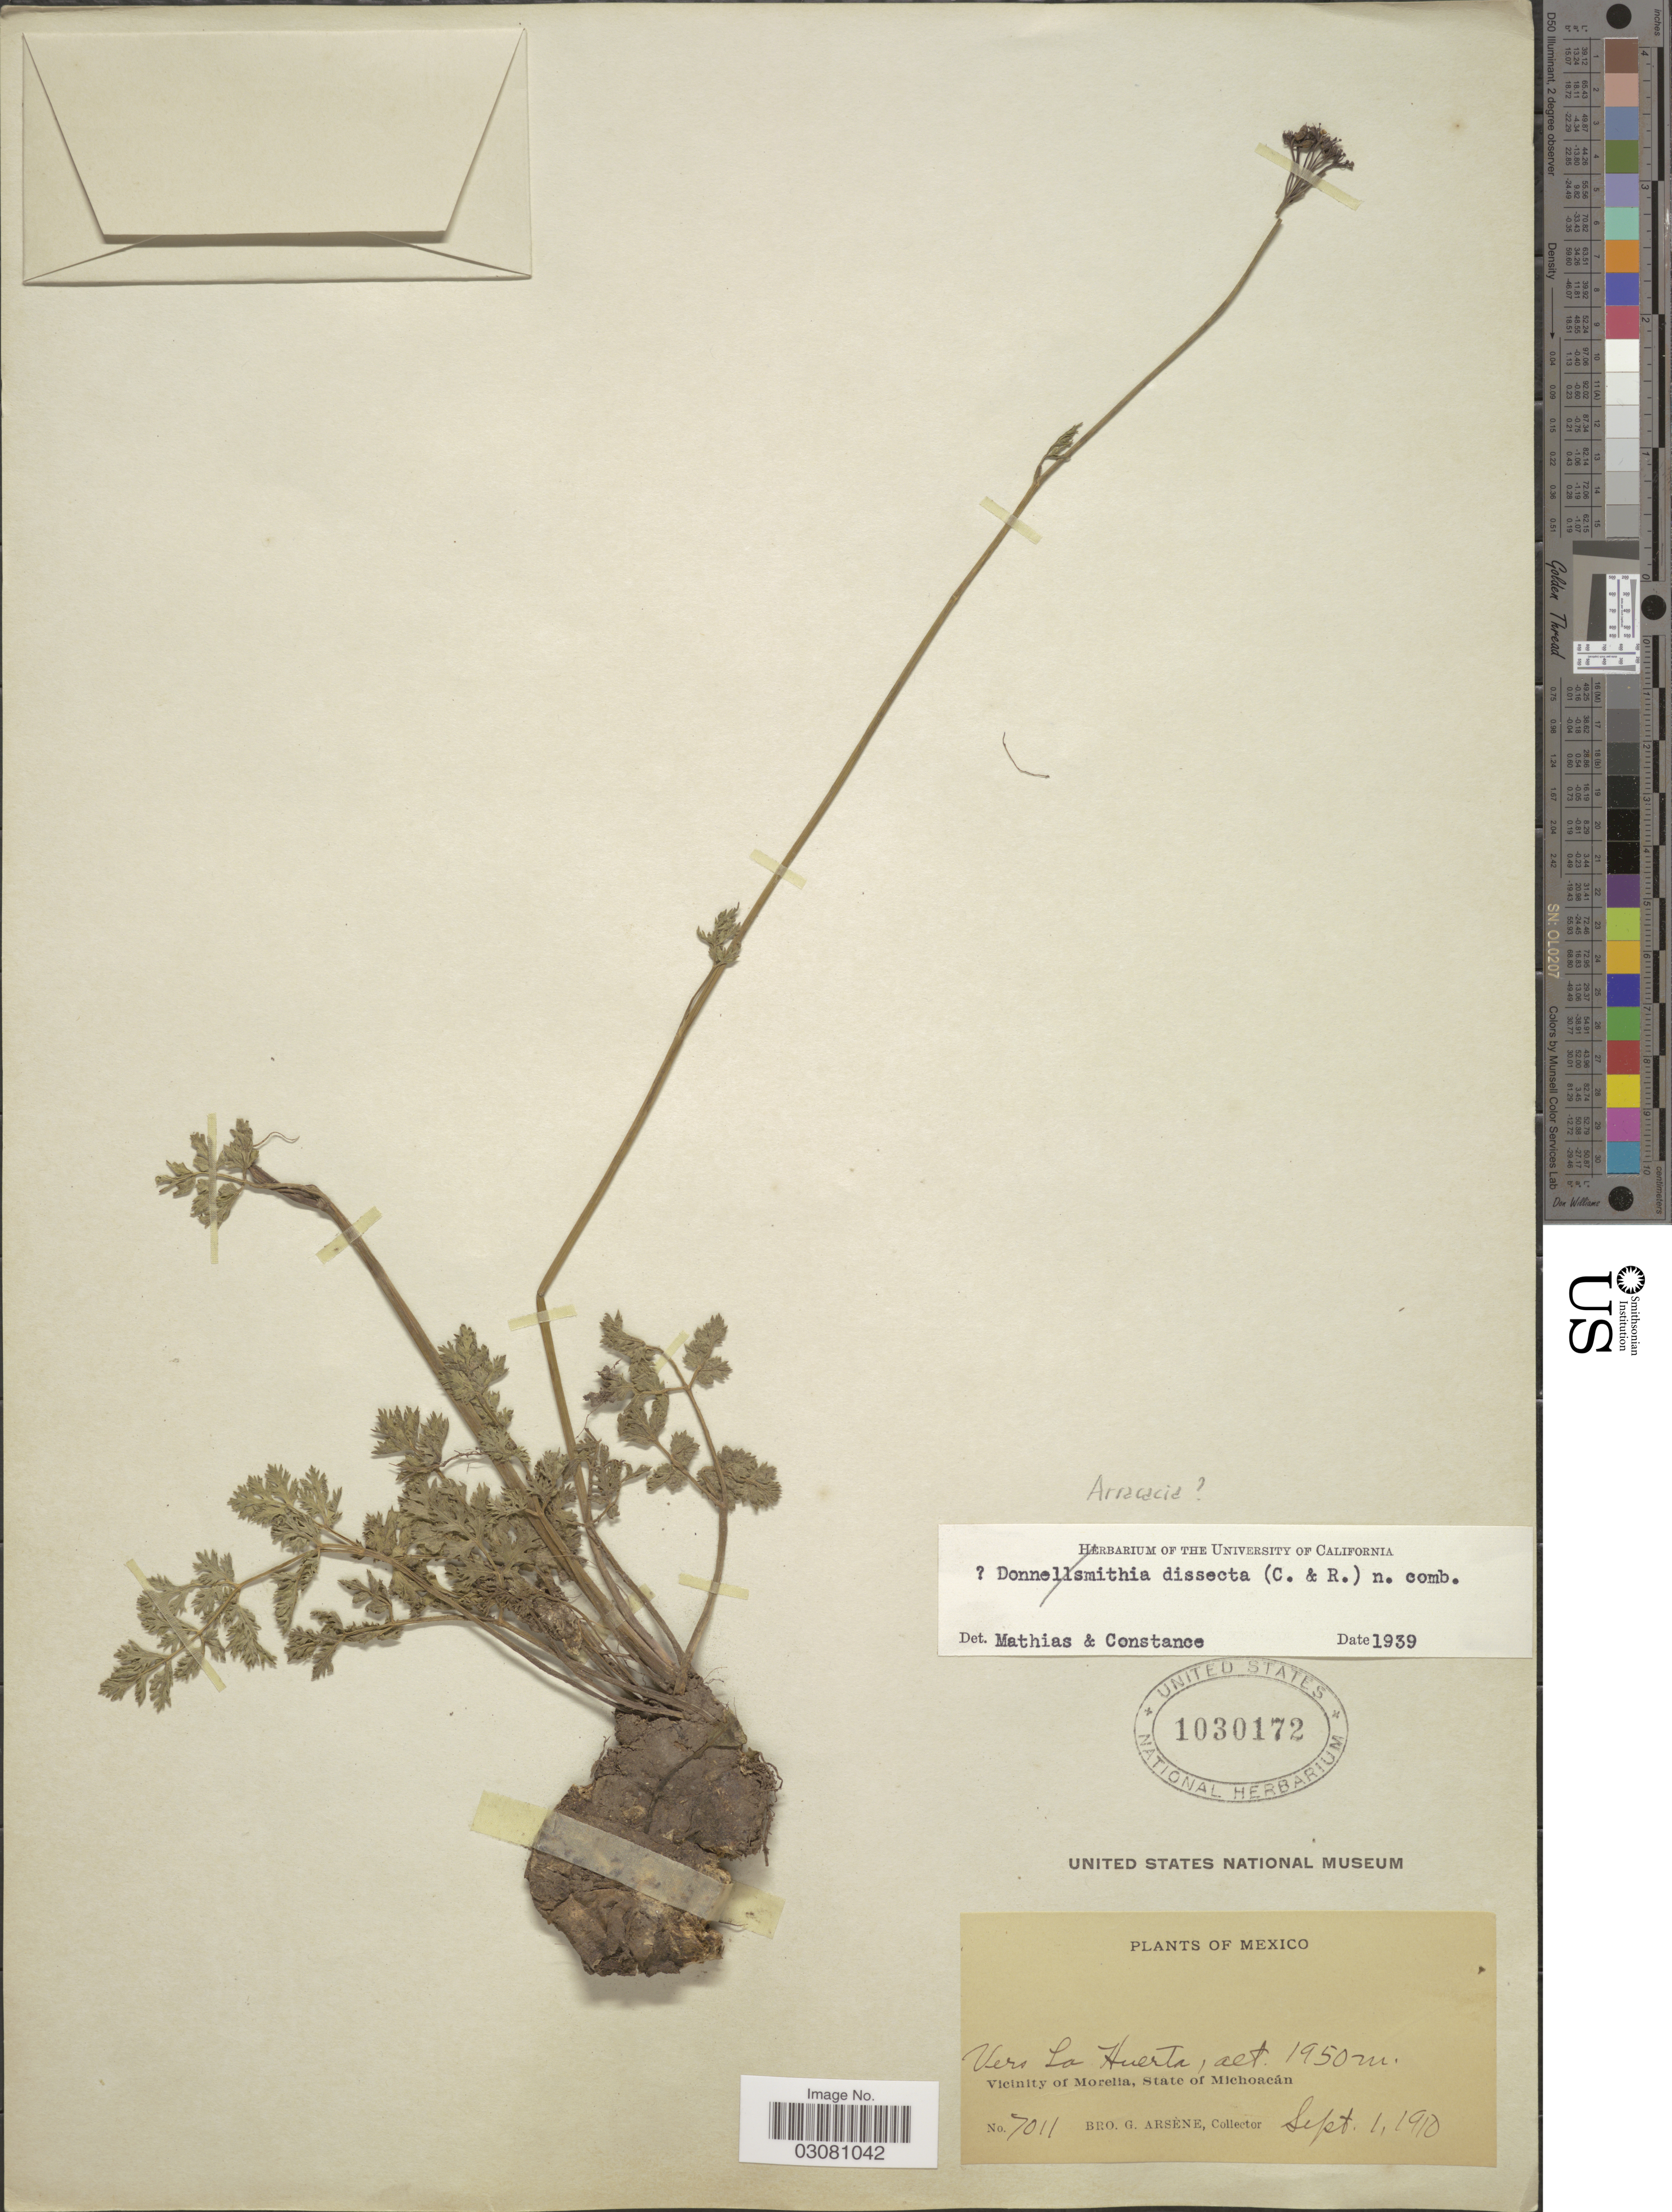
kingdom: Plantae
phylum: Tracheophyta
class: Magnoliopsida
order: Apiales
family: Apiaceae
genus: Arracacia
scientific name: Arracacia sp.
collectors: Bro. G. Arsène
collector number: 7011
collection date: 1910-09-01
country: Mexico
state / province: Michoacán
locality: Vers La Huerta. Vicinity of Morelia.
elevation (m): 1950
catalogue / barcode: US 1030172